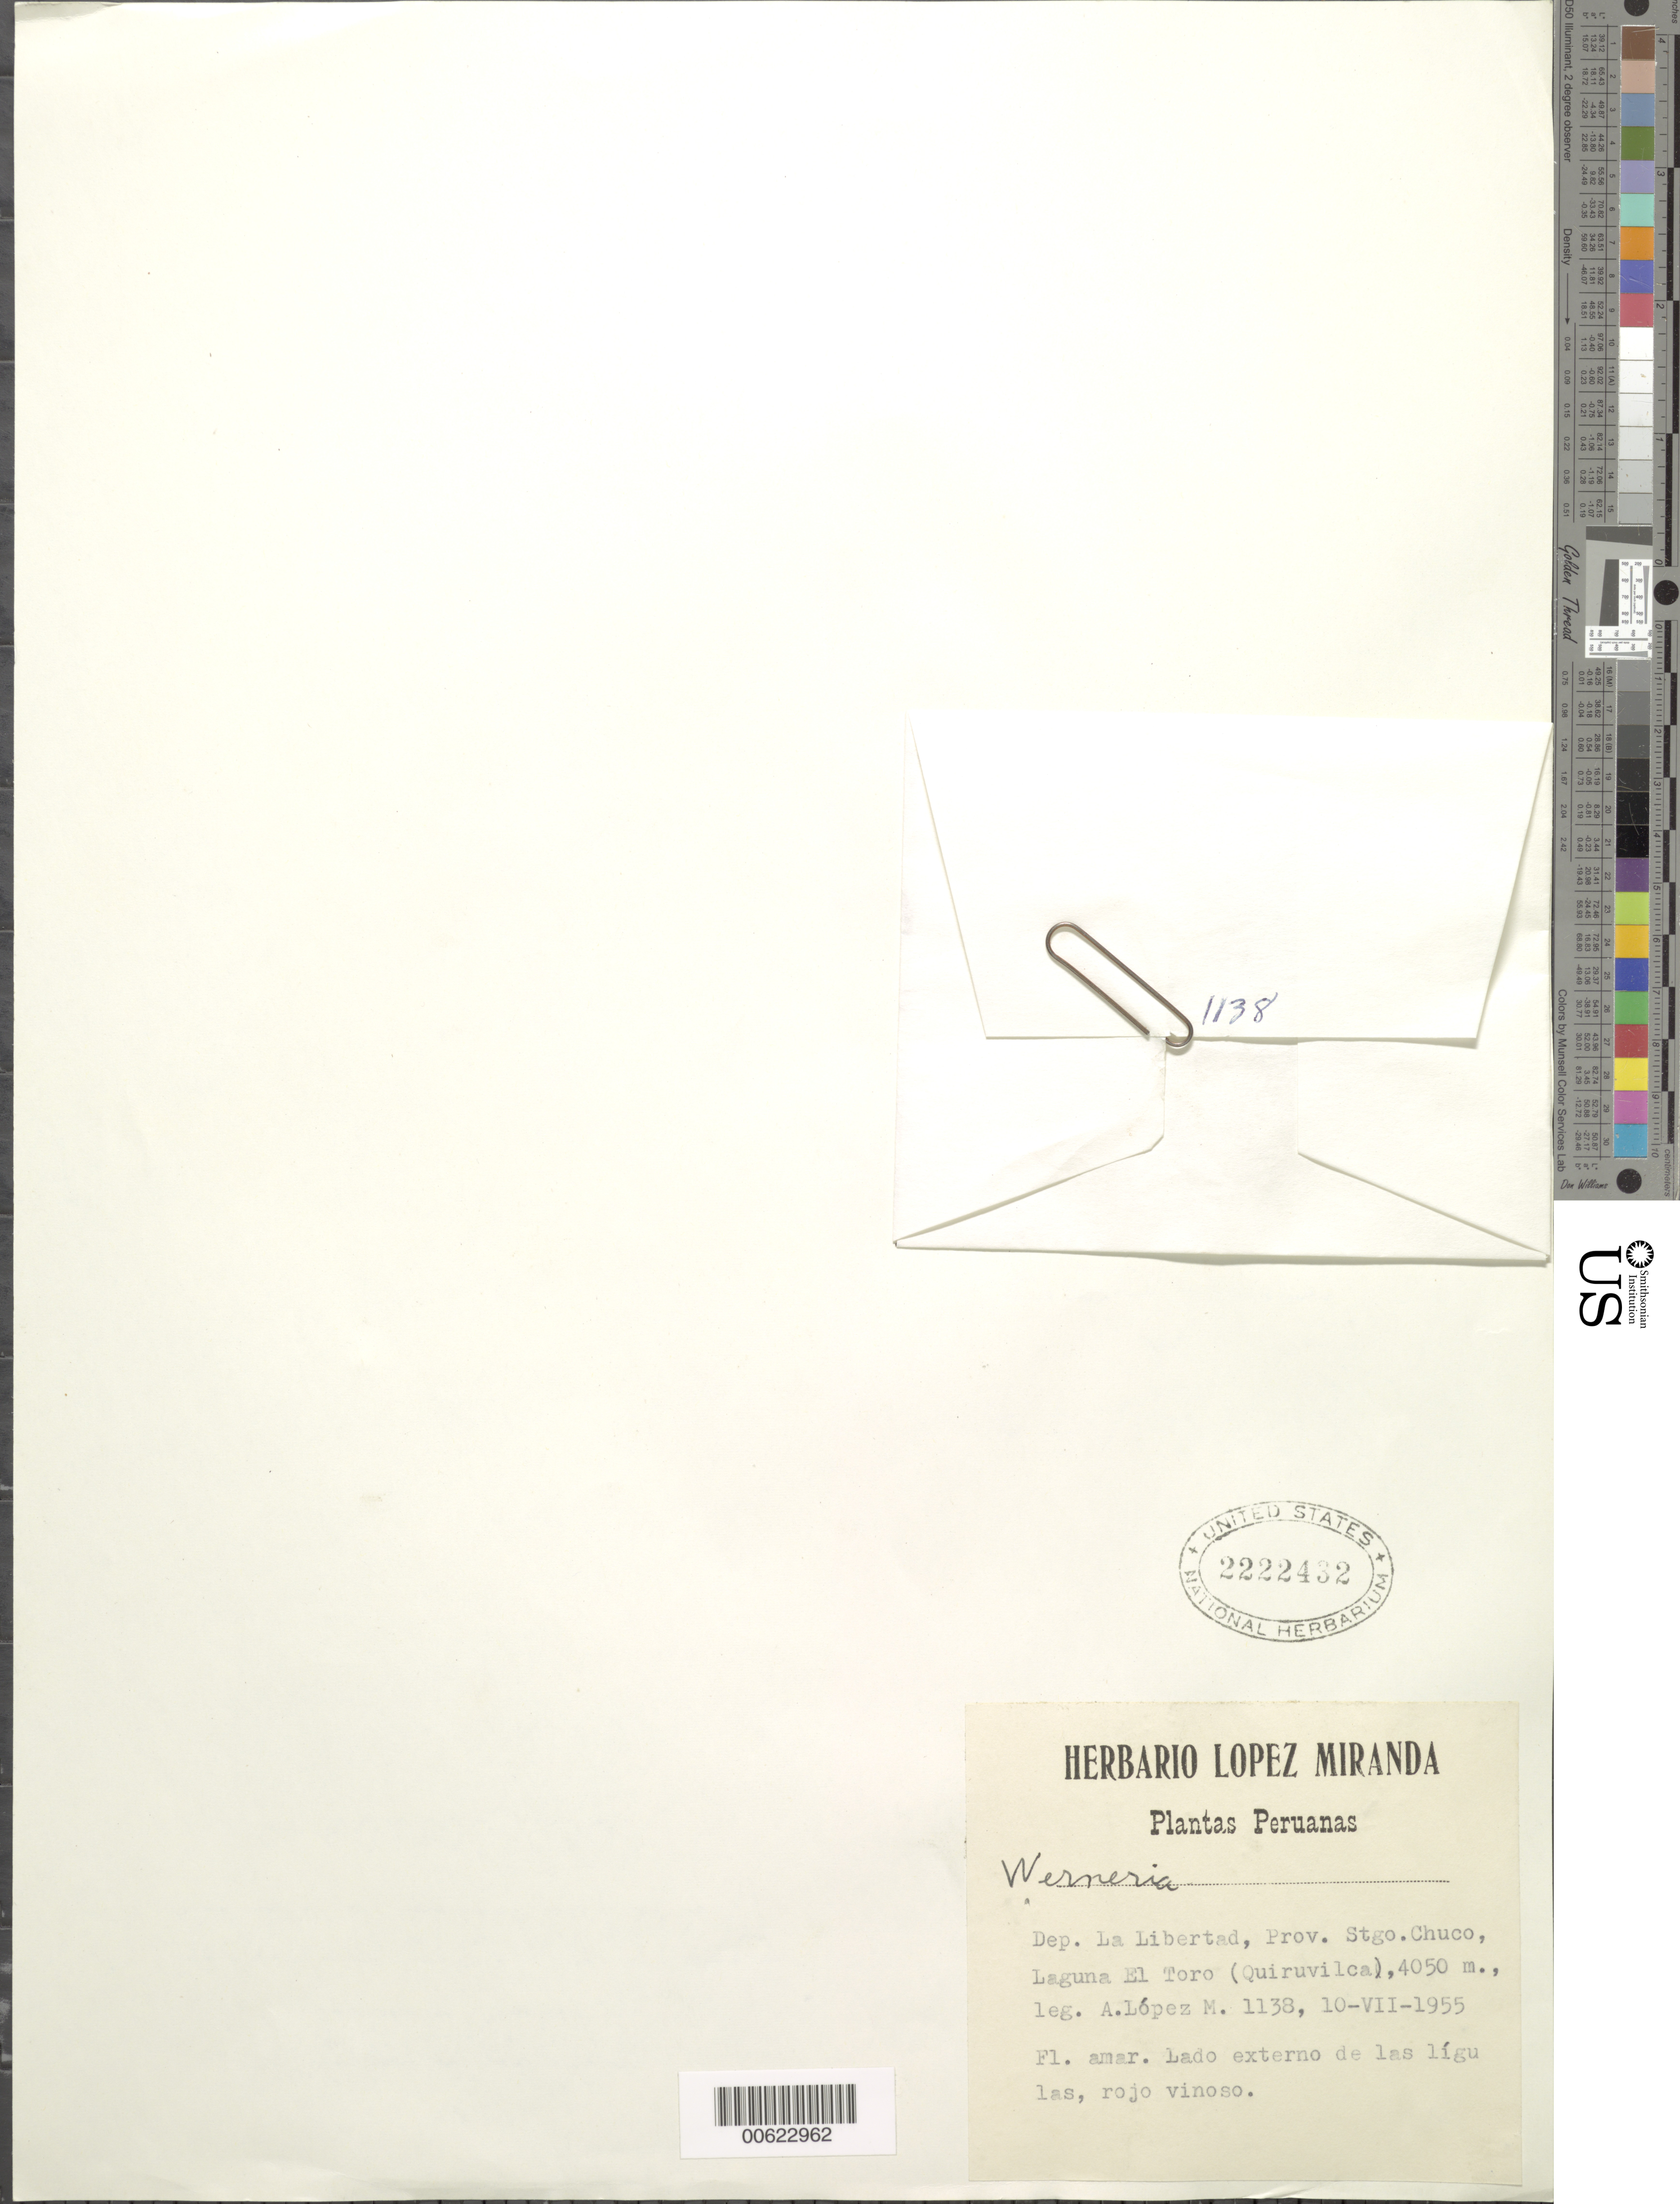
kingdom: Plantae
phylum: Tracheophyta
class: Magnoliopsida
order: Asterales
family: Asteraceae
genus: Werneria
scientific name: Werneria pygmaea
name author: Gillies ex Hook. & Arn.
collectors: A. López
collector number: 1138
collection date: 1955-07-10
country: Peru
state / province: La Libertad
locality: Prov. Stgo. Chuco, Laguna El Toro (quiruvilca)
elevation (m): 4050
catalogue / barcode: US 2222432